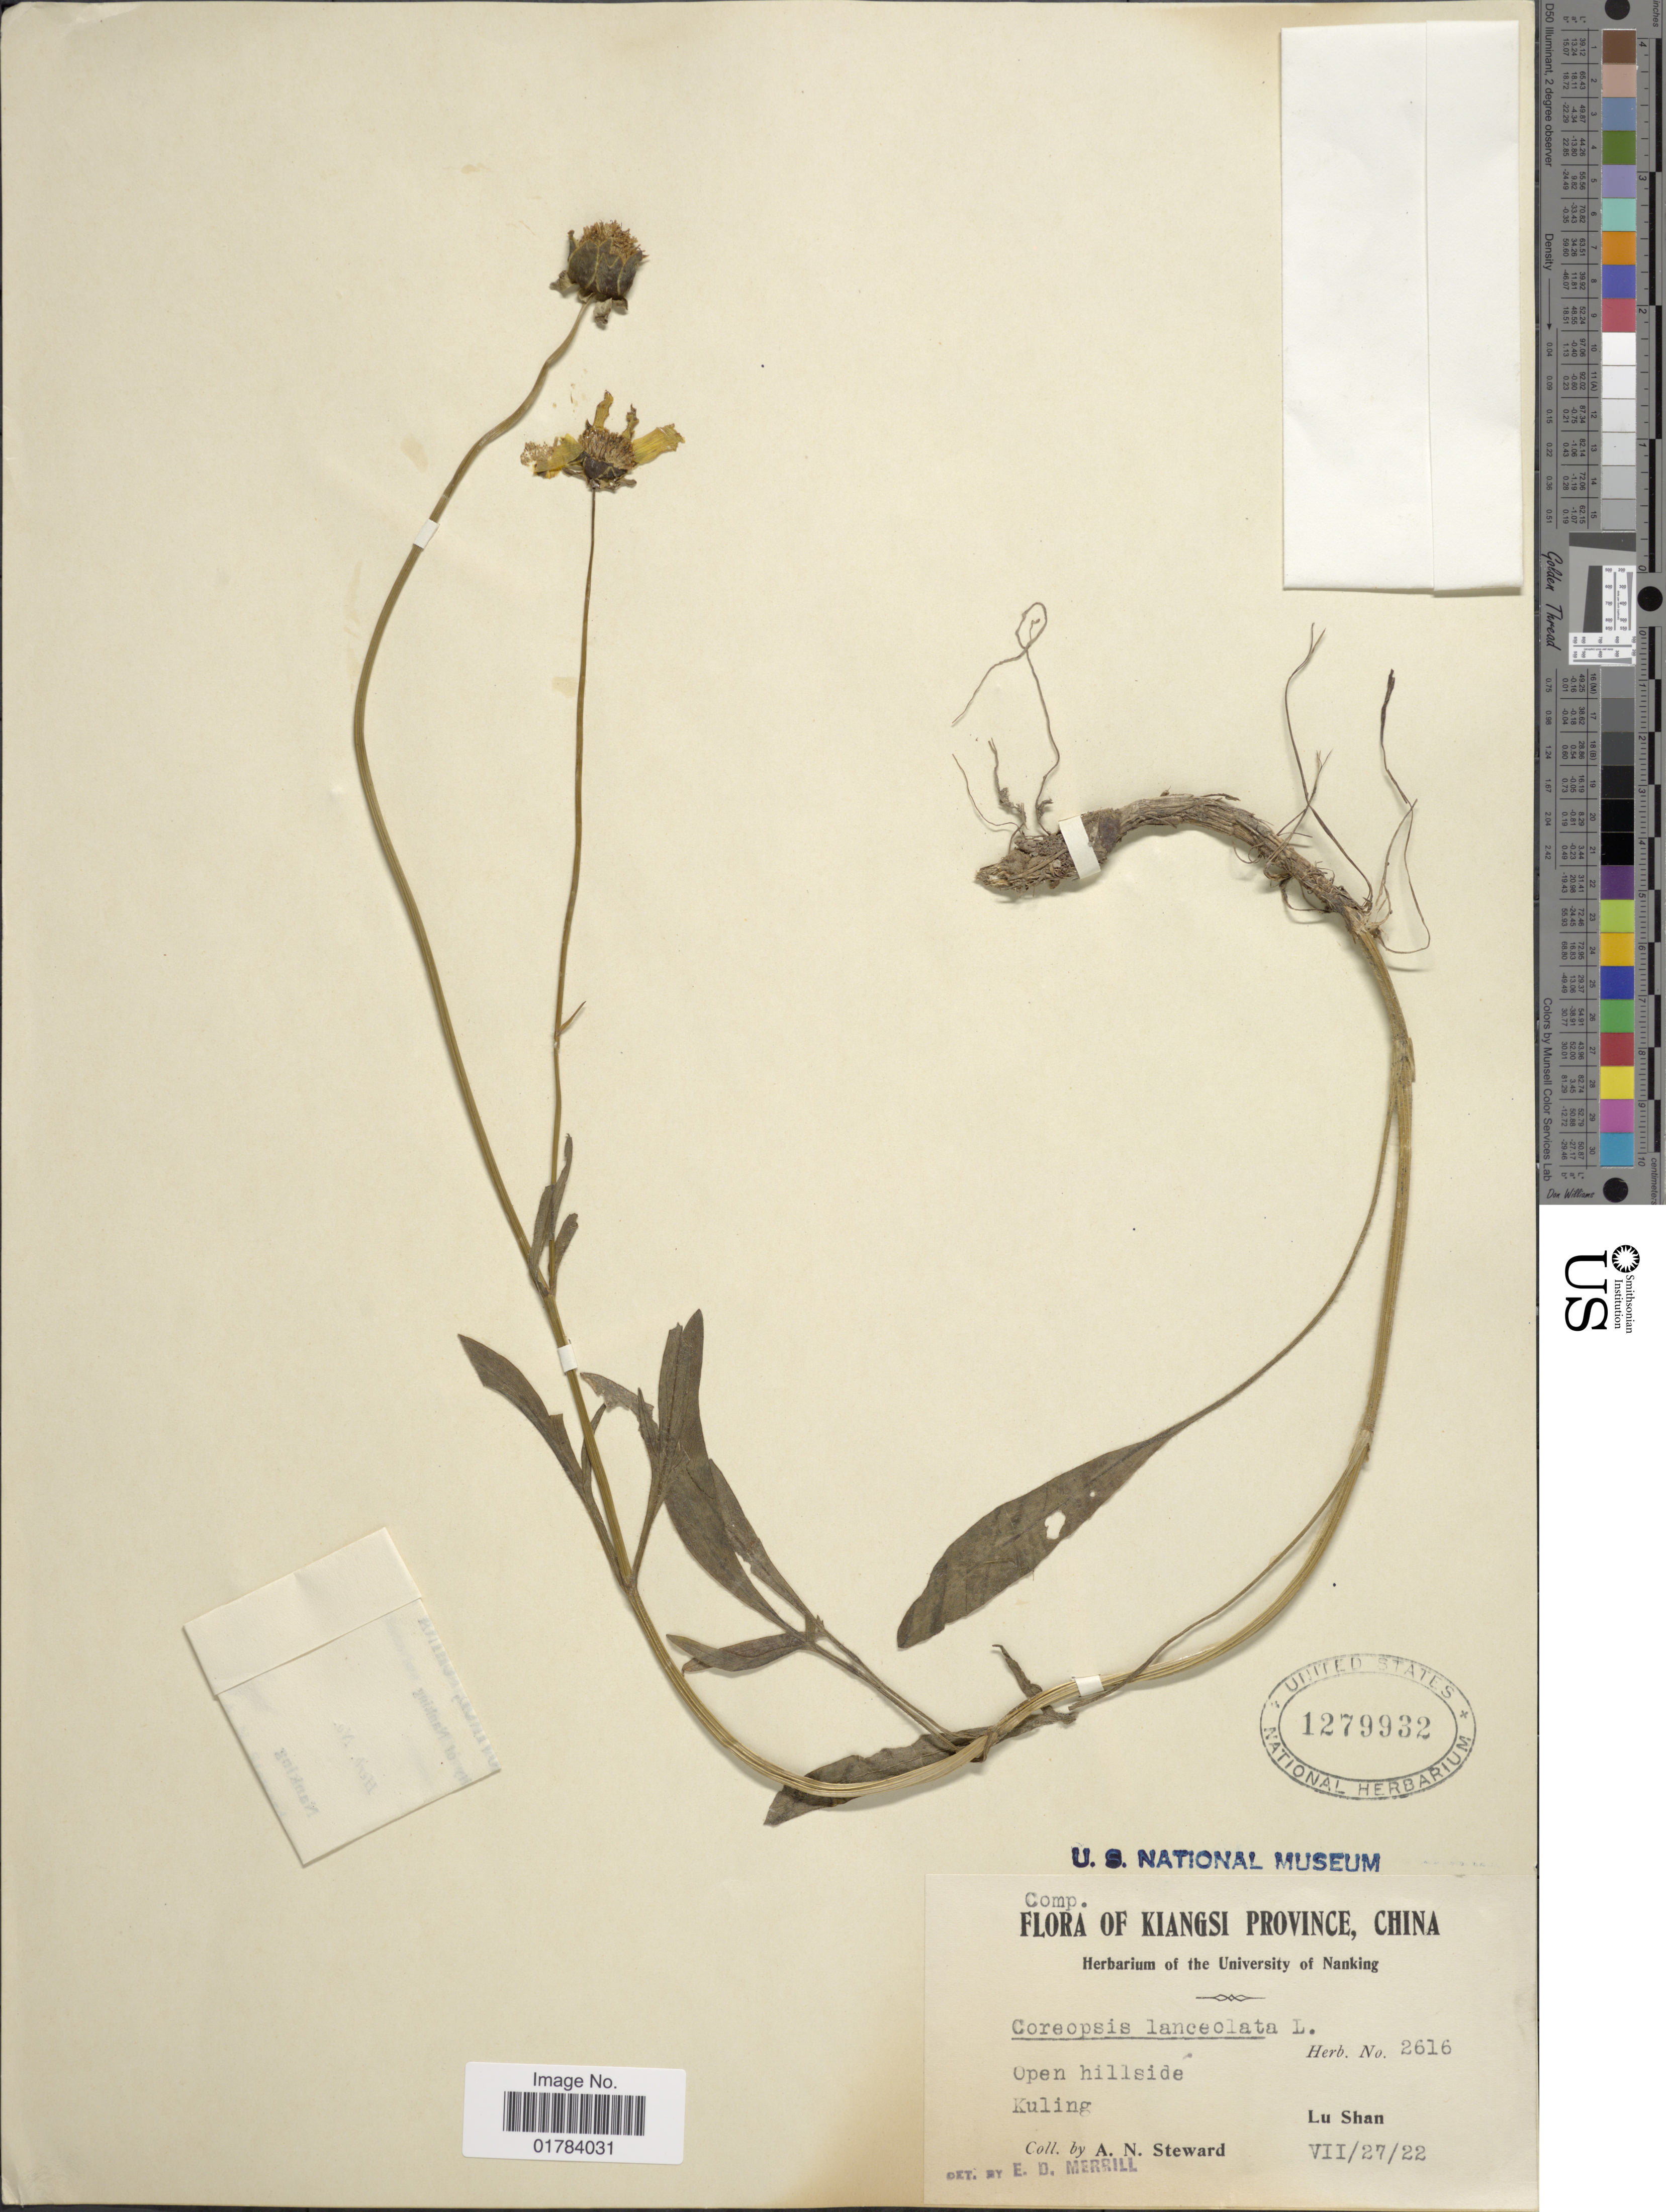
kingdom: Plantae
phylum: Tracheophyta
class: Magnoliopsida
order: Asterales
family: Asteraceae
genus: Coreopsis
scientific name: Coreopsis lanceolata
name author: L.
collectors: A. N. Steward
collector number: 2616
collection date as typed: Transcribed d/m/y: 27/7/22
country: China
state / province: Jiangxi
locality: Kiangsi Province, Kuling, Lu Shan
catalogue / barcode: US 1279932